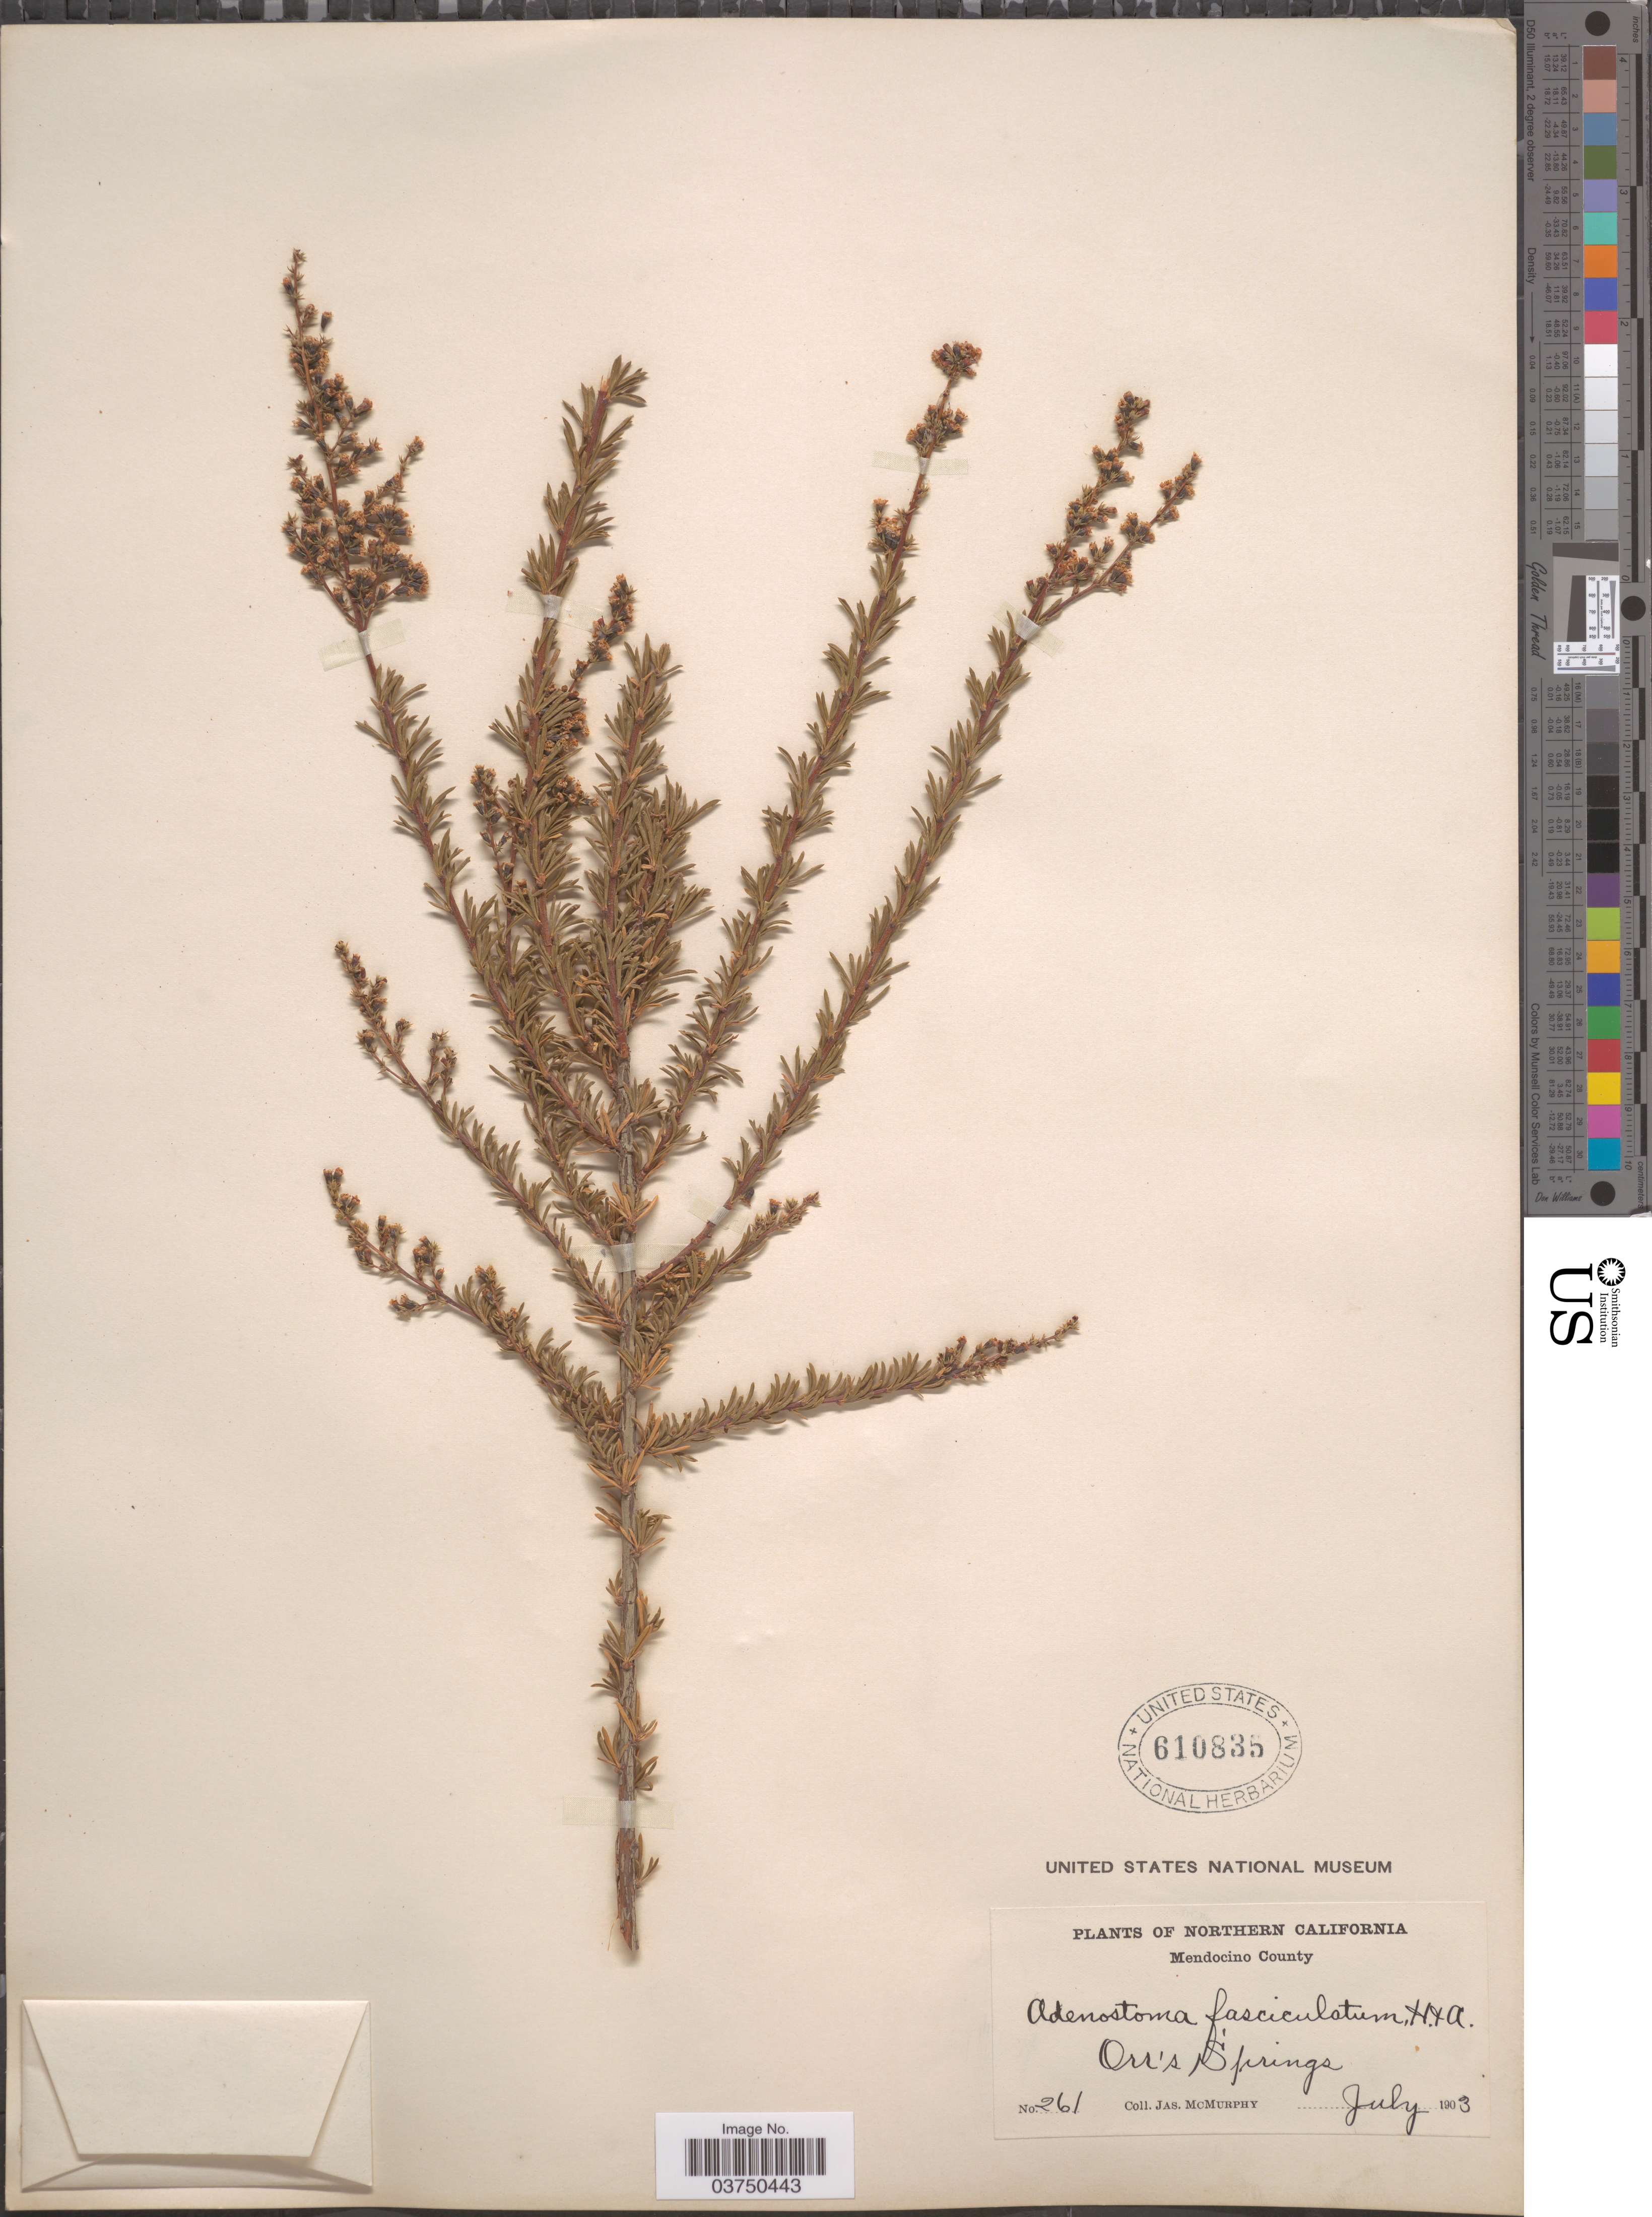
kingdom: Plantae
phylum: Tracheophyta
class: Magnoliopsida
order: Rosales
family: Rosaceae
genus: Adenostoma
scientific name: Adenostoma fasciculatum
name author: Hook. & Arn.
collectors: J. McMurphy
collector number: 261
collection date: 1903-07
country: United States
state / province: California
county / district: Mendocino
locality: Northern California. Mendocino County. Orr's Springs.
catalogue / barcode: US 610835